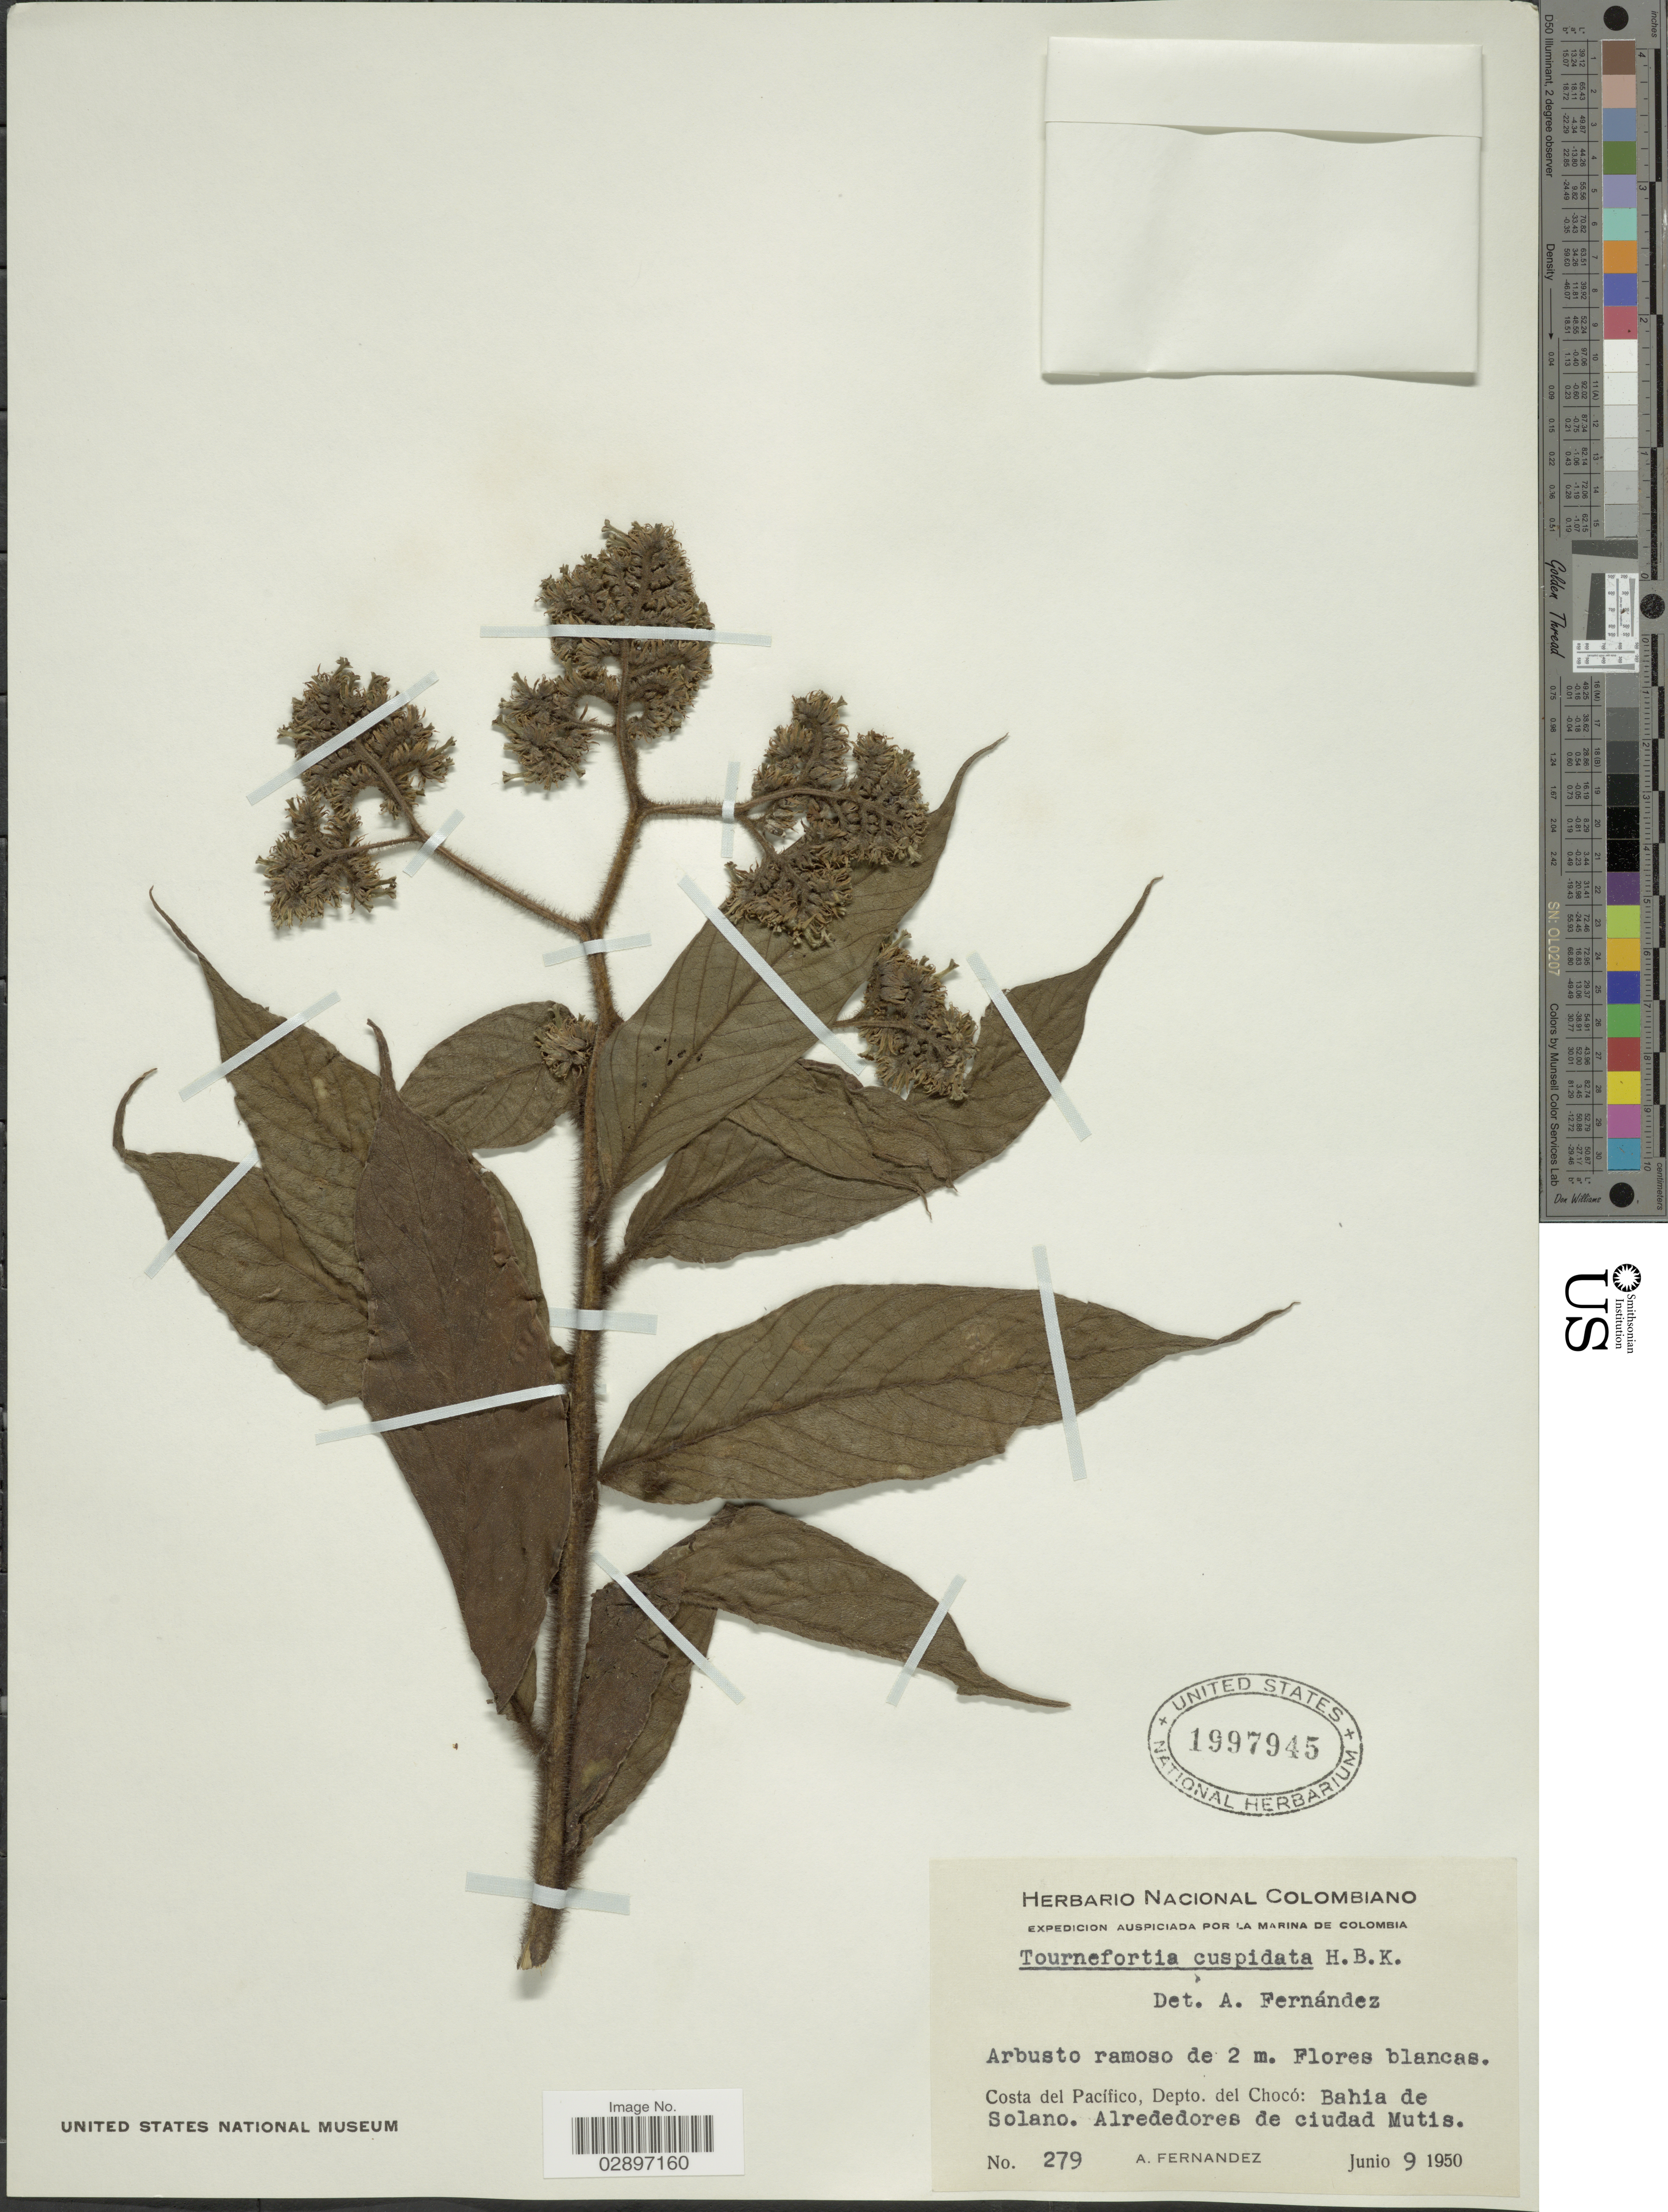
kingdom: Plantae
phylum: Tracheophyta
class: Magnoliopsida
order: Boraginales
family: Heliotropiaceae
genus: Tournefortia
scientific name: Tournefortia cuspidata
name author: Kunth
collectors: A. Fernandez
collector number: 279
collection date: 1950-06-09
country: Colombia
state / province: Chocó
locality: Costa del Pacífico, Depto. del Chocó: Bahia de Solano. Alrededores de ciuddad Mutis.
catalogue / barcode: US 1997945